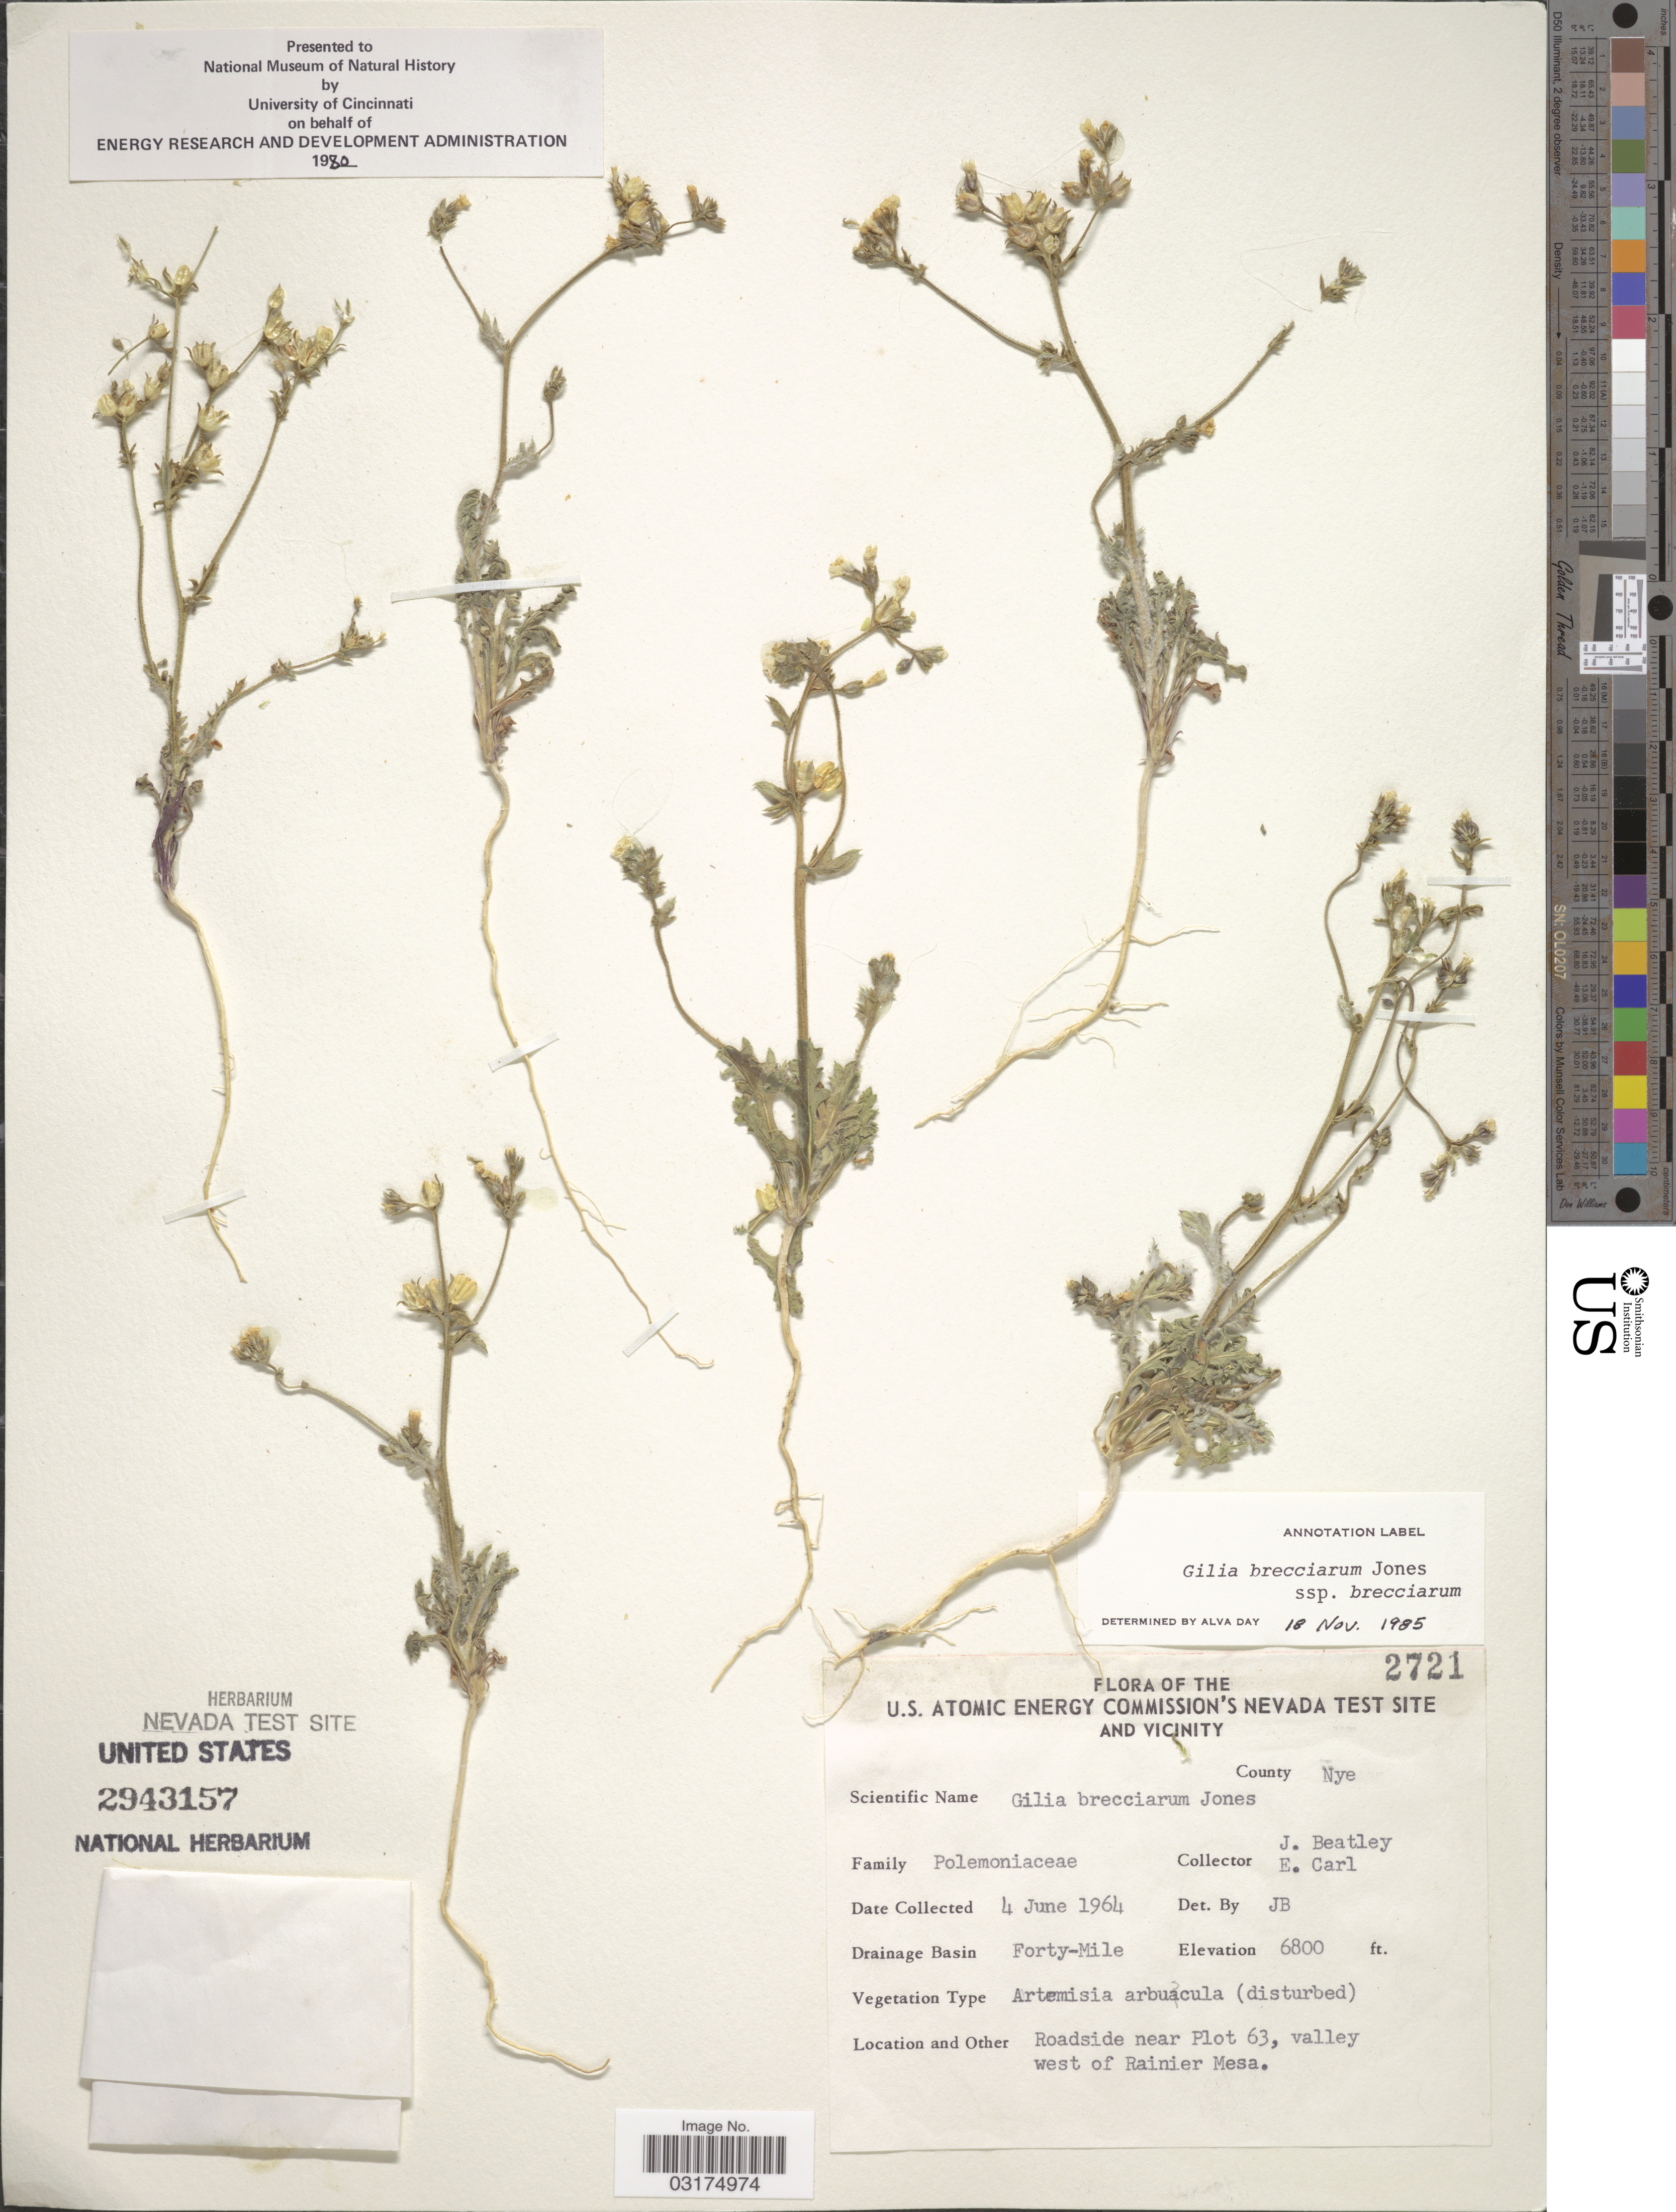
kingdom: Plantae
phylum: Tracheophyta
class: Magnoliopsida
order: Ericales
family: Polemoniaceae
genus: Gilia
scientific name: Gilia brecciarum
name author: M.E. Jones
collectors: J. C. Beatley & E. Carl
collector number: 2721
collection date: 1964-06-04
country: United States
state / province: Nevada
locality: The U. S. Atomic Energy Commission's Nevada Test Site and Vicinity. County Nye. Drainage Basin Forty-Mile. Roadside near Plot 63, valley west of Rainier Mesa.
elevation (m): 2073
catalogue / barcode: US 2943157